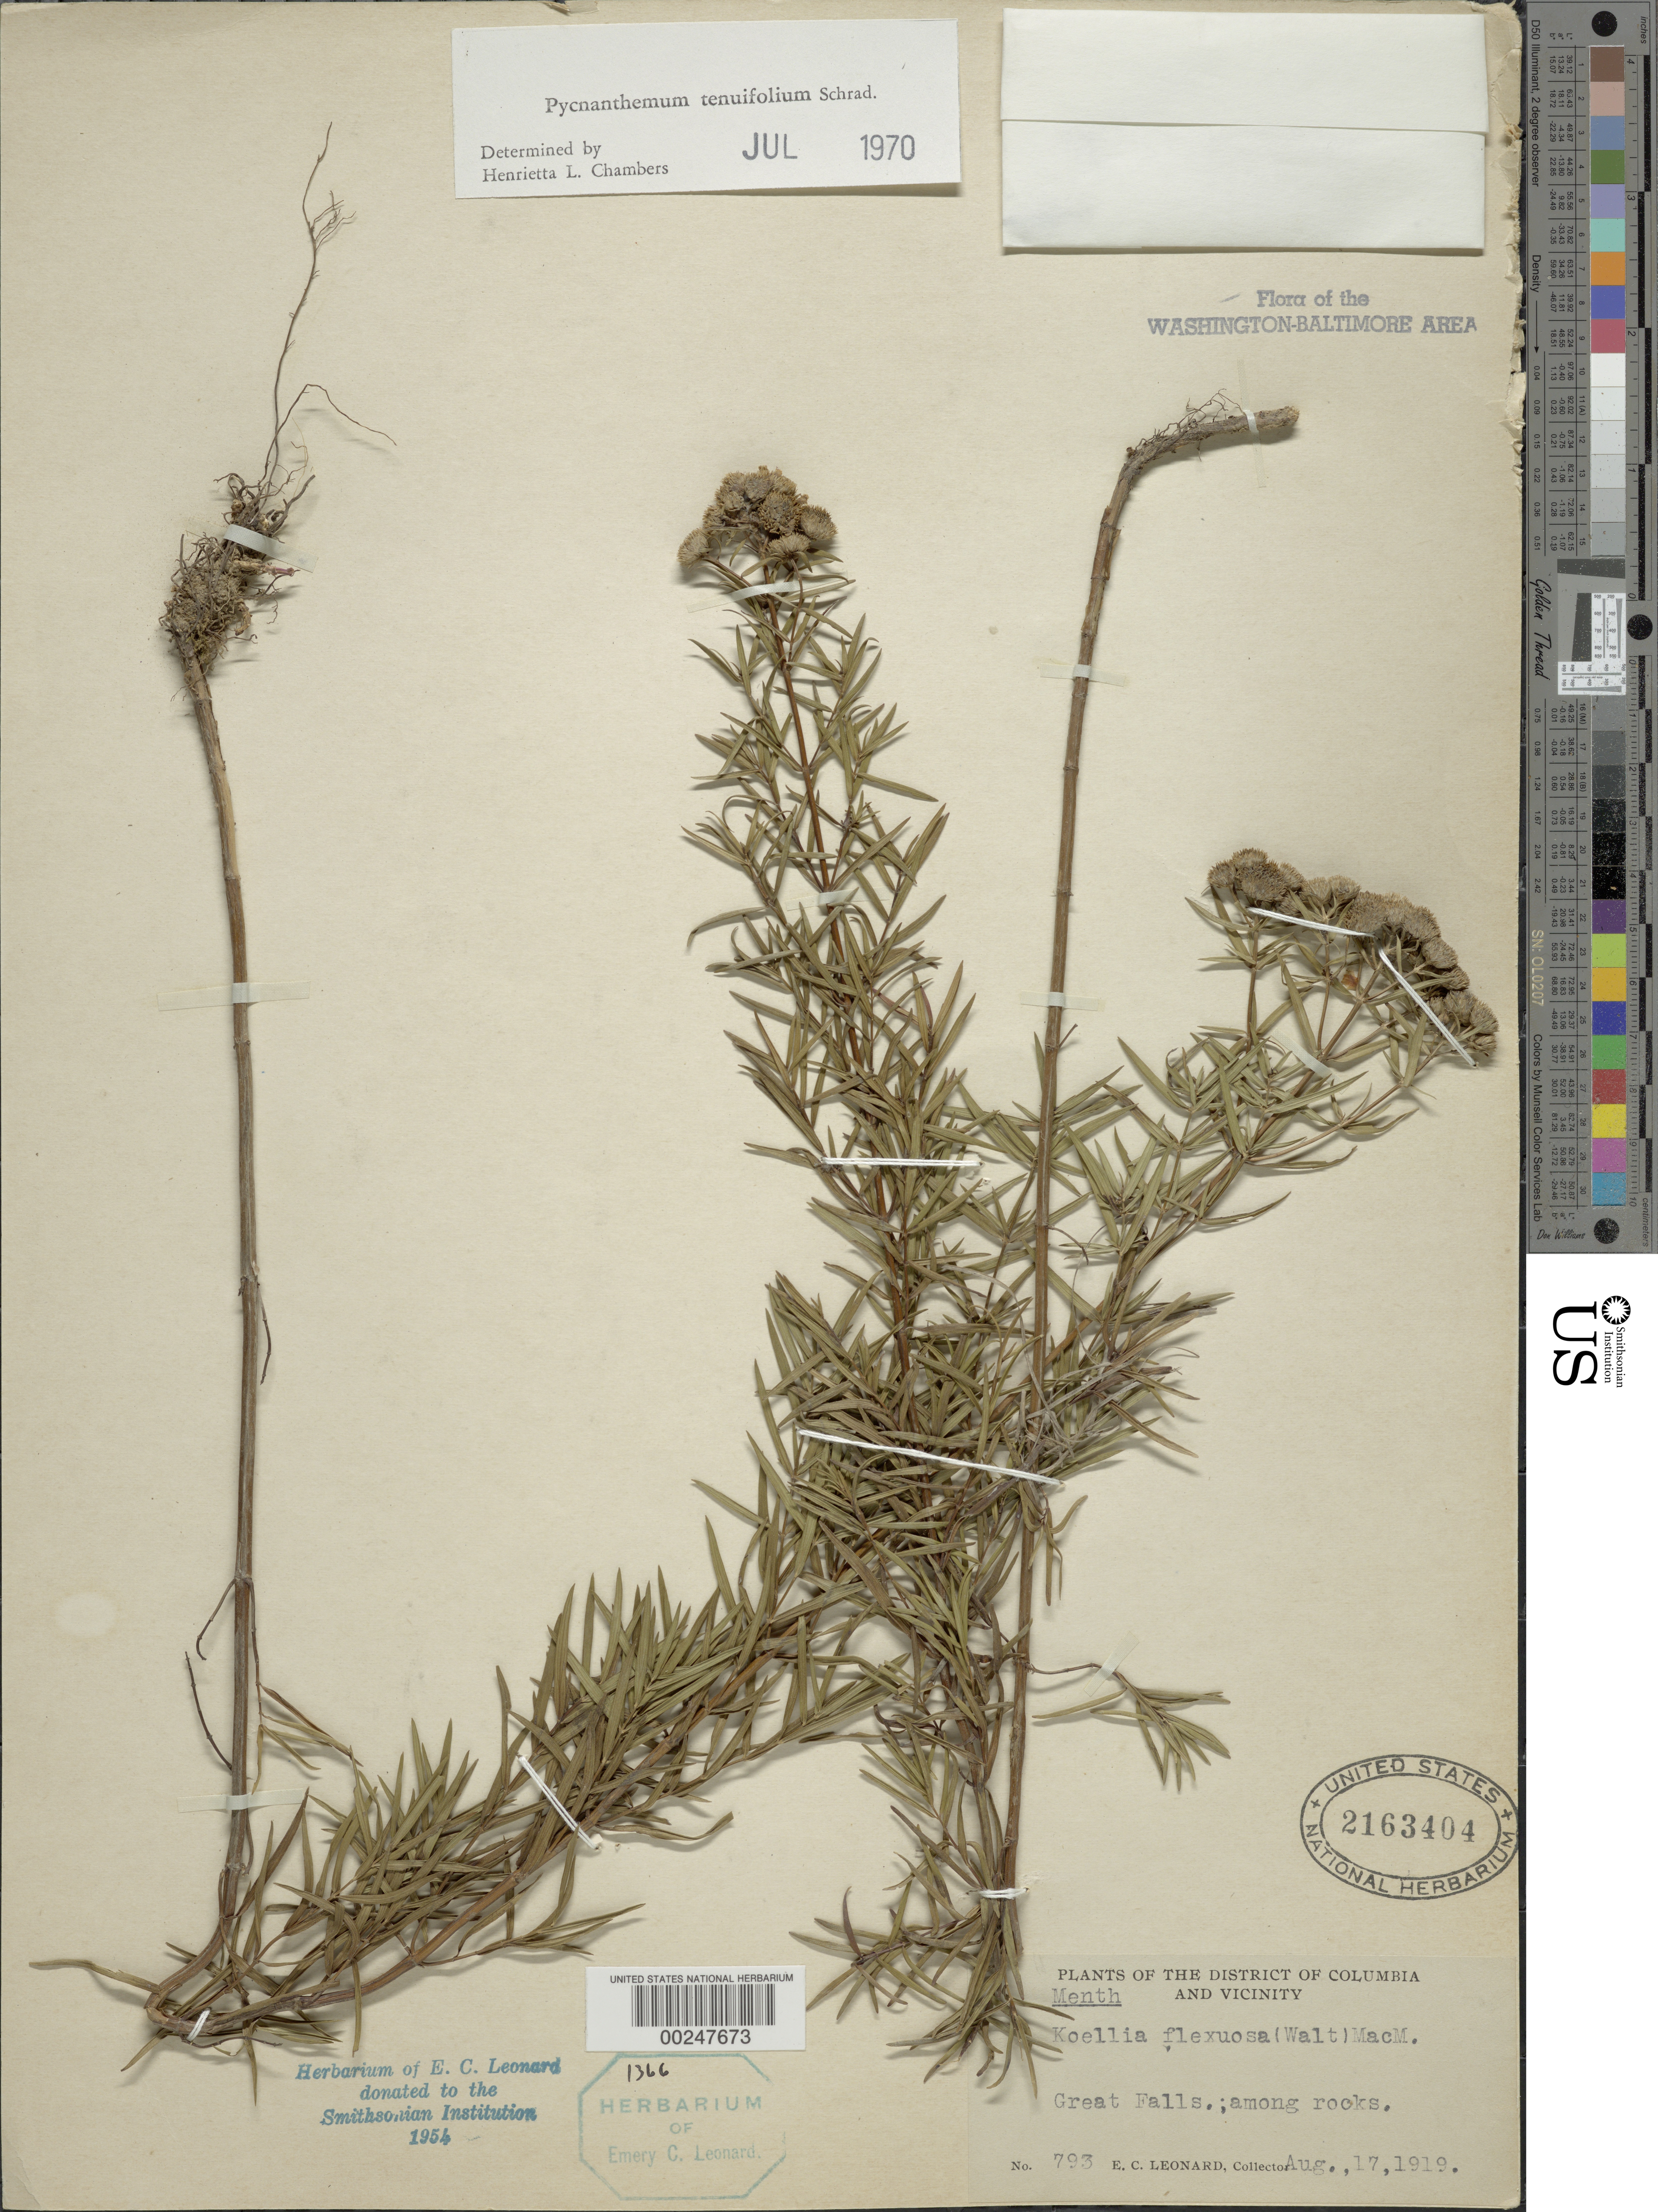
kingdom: Plantae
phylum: Tracheophyta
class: Magnoliopsida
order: Lamiales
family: Lamiaceae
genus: Pycnanthemum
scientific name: Pycnanthemum tenuifolium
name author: Schrad.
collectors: E. C. Leonard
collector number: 793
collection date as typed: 17 Aug 1919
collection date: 1919-08-17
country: United States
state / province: District of Columbia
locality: Great Falls C. and O. Canal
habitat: Among rocks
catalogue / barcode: US 2163404